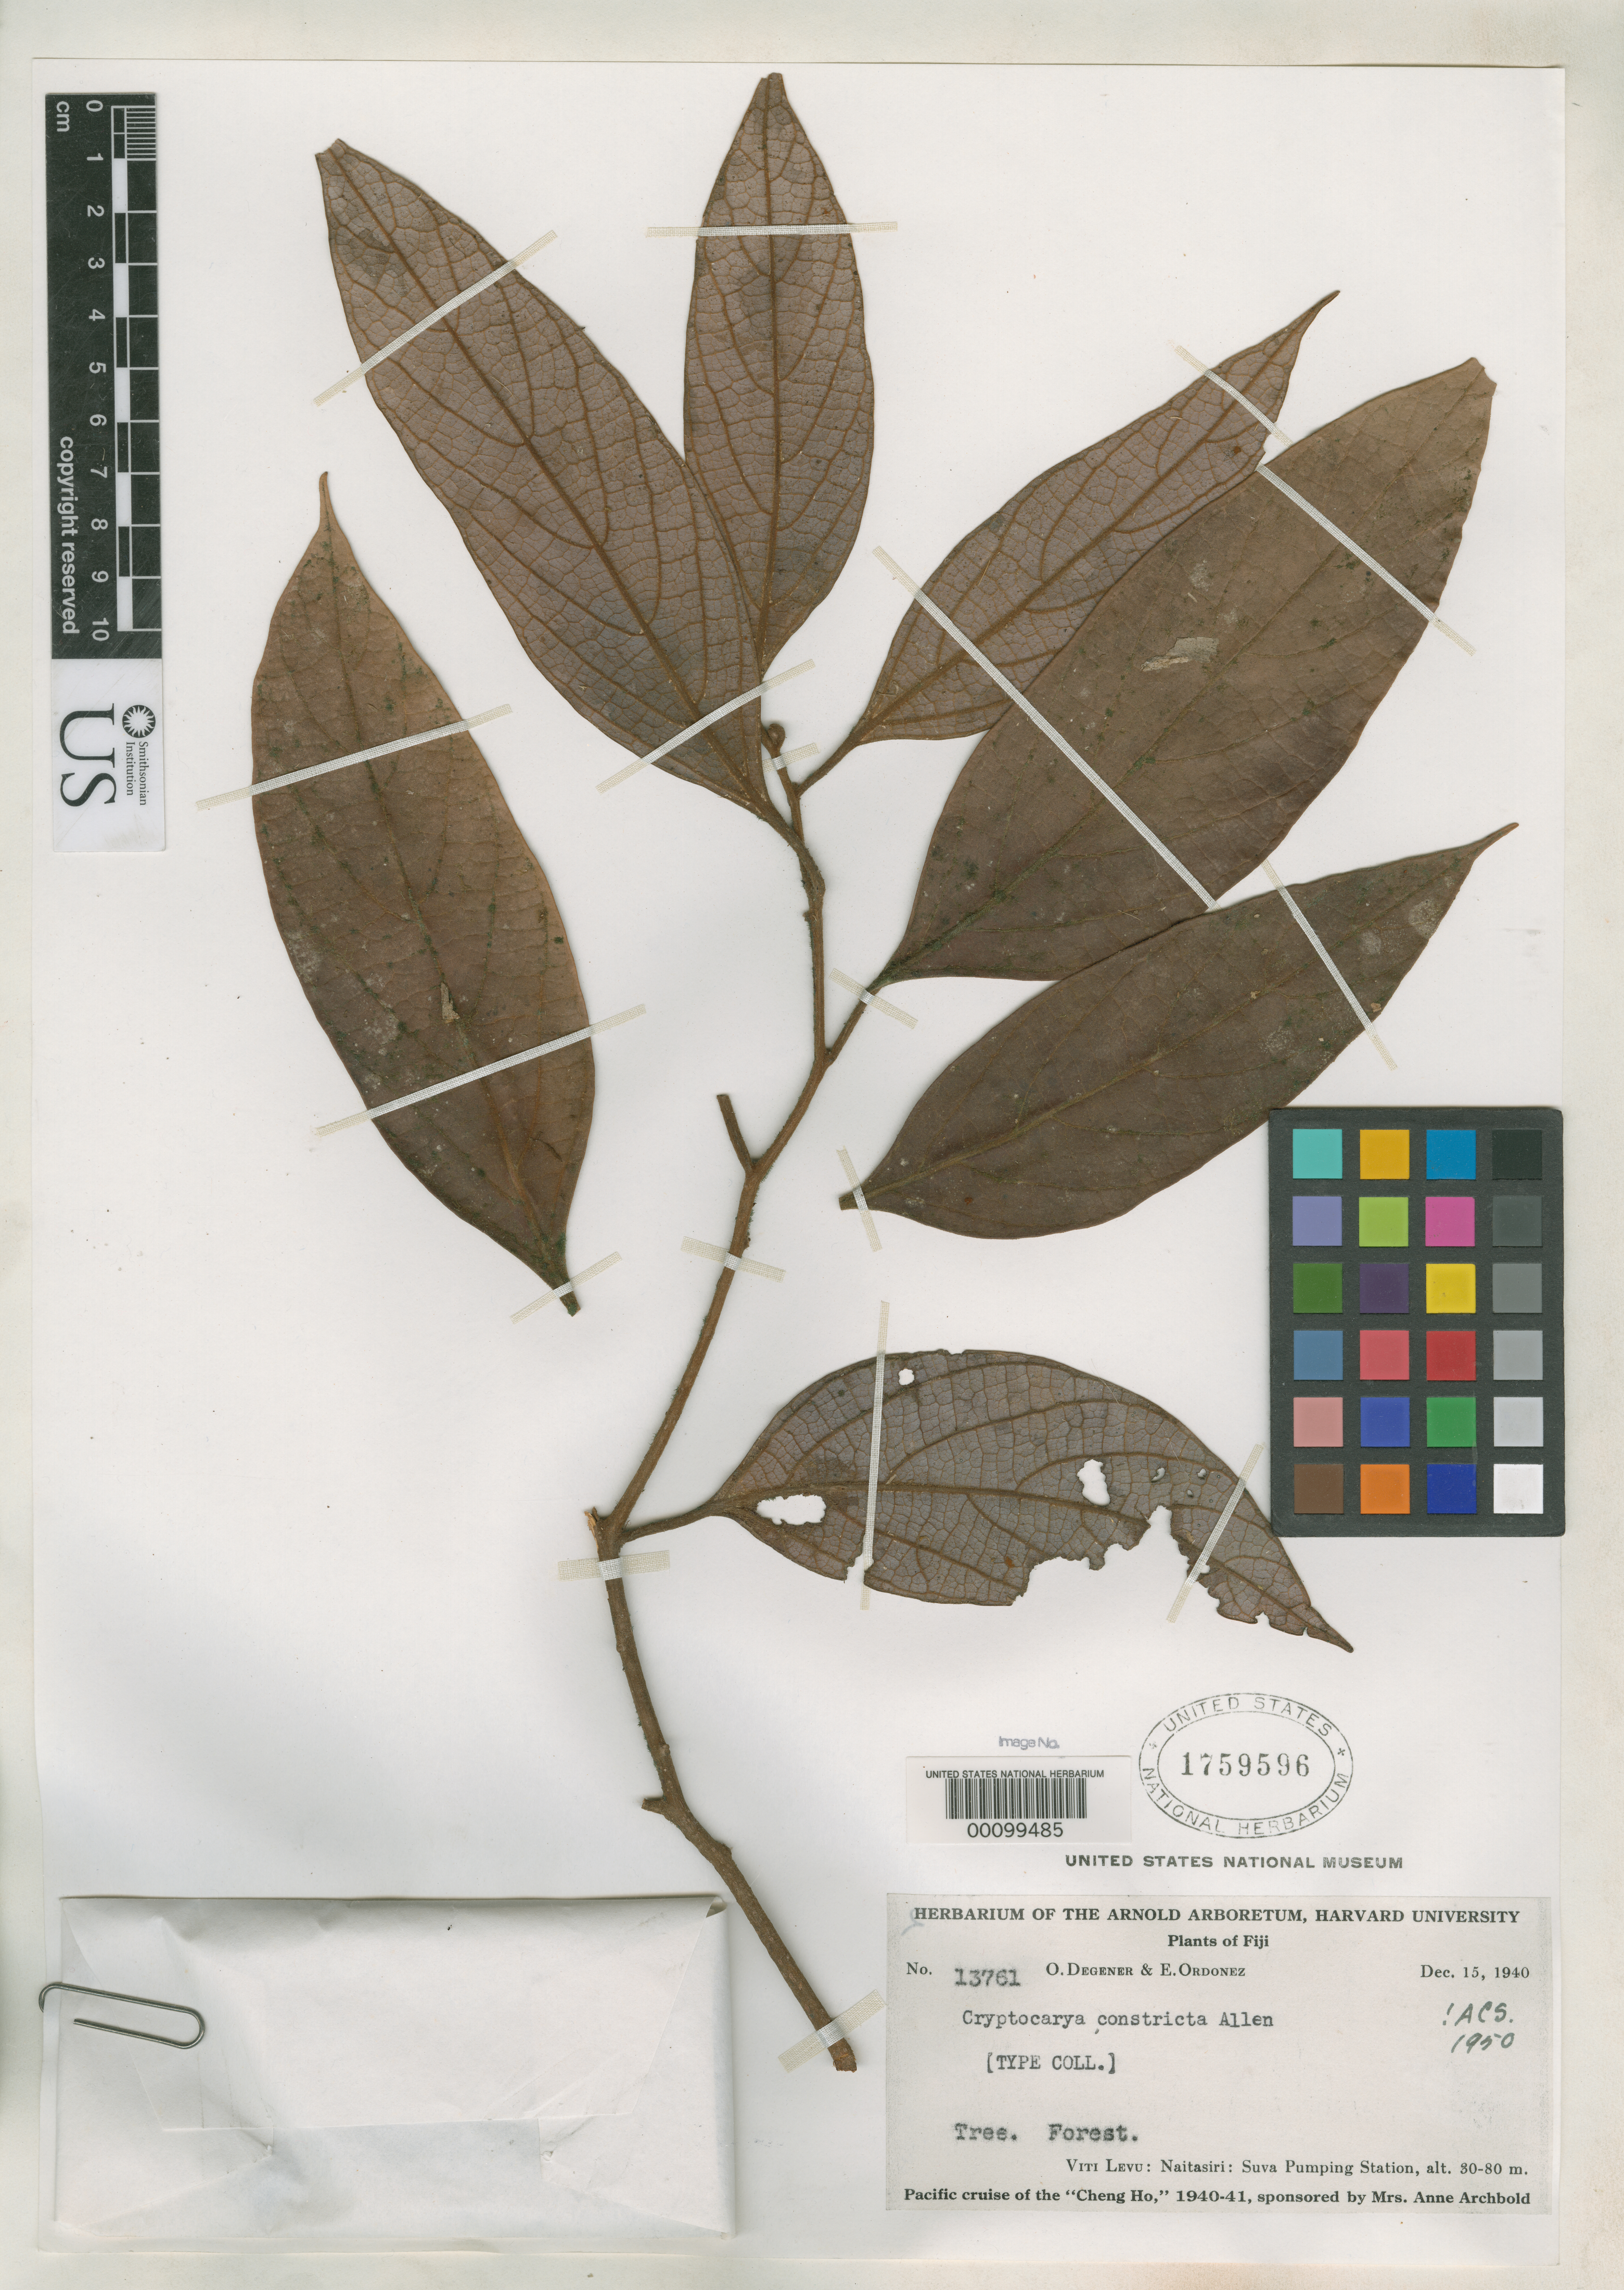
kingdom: Plantae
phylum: Tracheophyta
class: Magnoliopsida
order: Laurales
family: Lauraceae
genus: Cryptocarya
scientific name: Cryptocarya constricta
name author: C.K. Allen in A.C. Sm.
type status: Isotype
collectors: O. Degener & E. Ordonez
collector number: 13761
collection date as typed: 15 Dec 1940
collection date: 1940-12-15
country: Fiji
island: Viti Levu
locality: Naitusiri, Suva pumping Station. [Viti Levu Group]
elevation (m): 30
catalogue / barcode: US 1759596